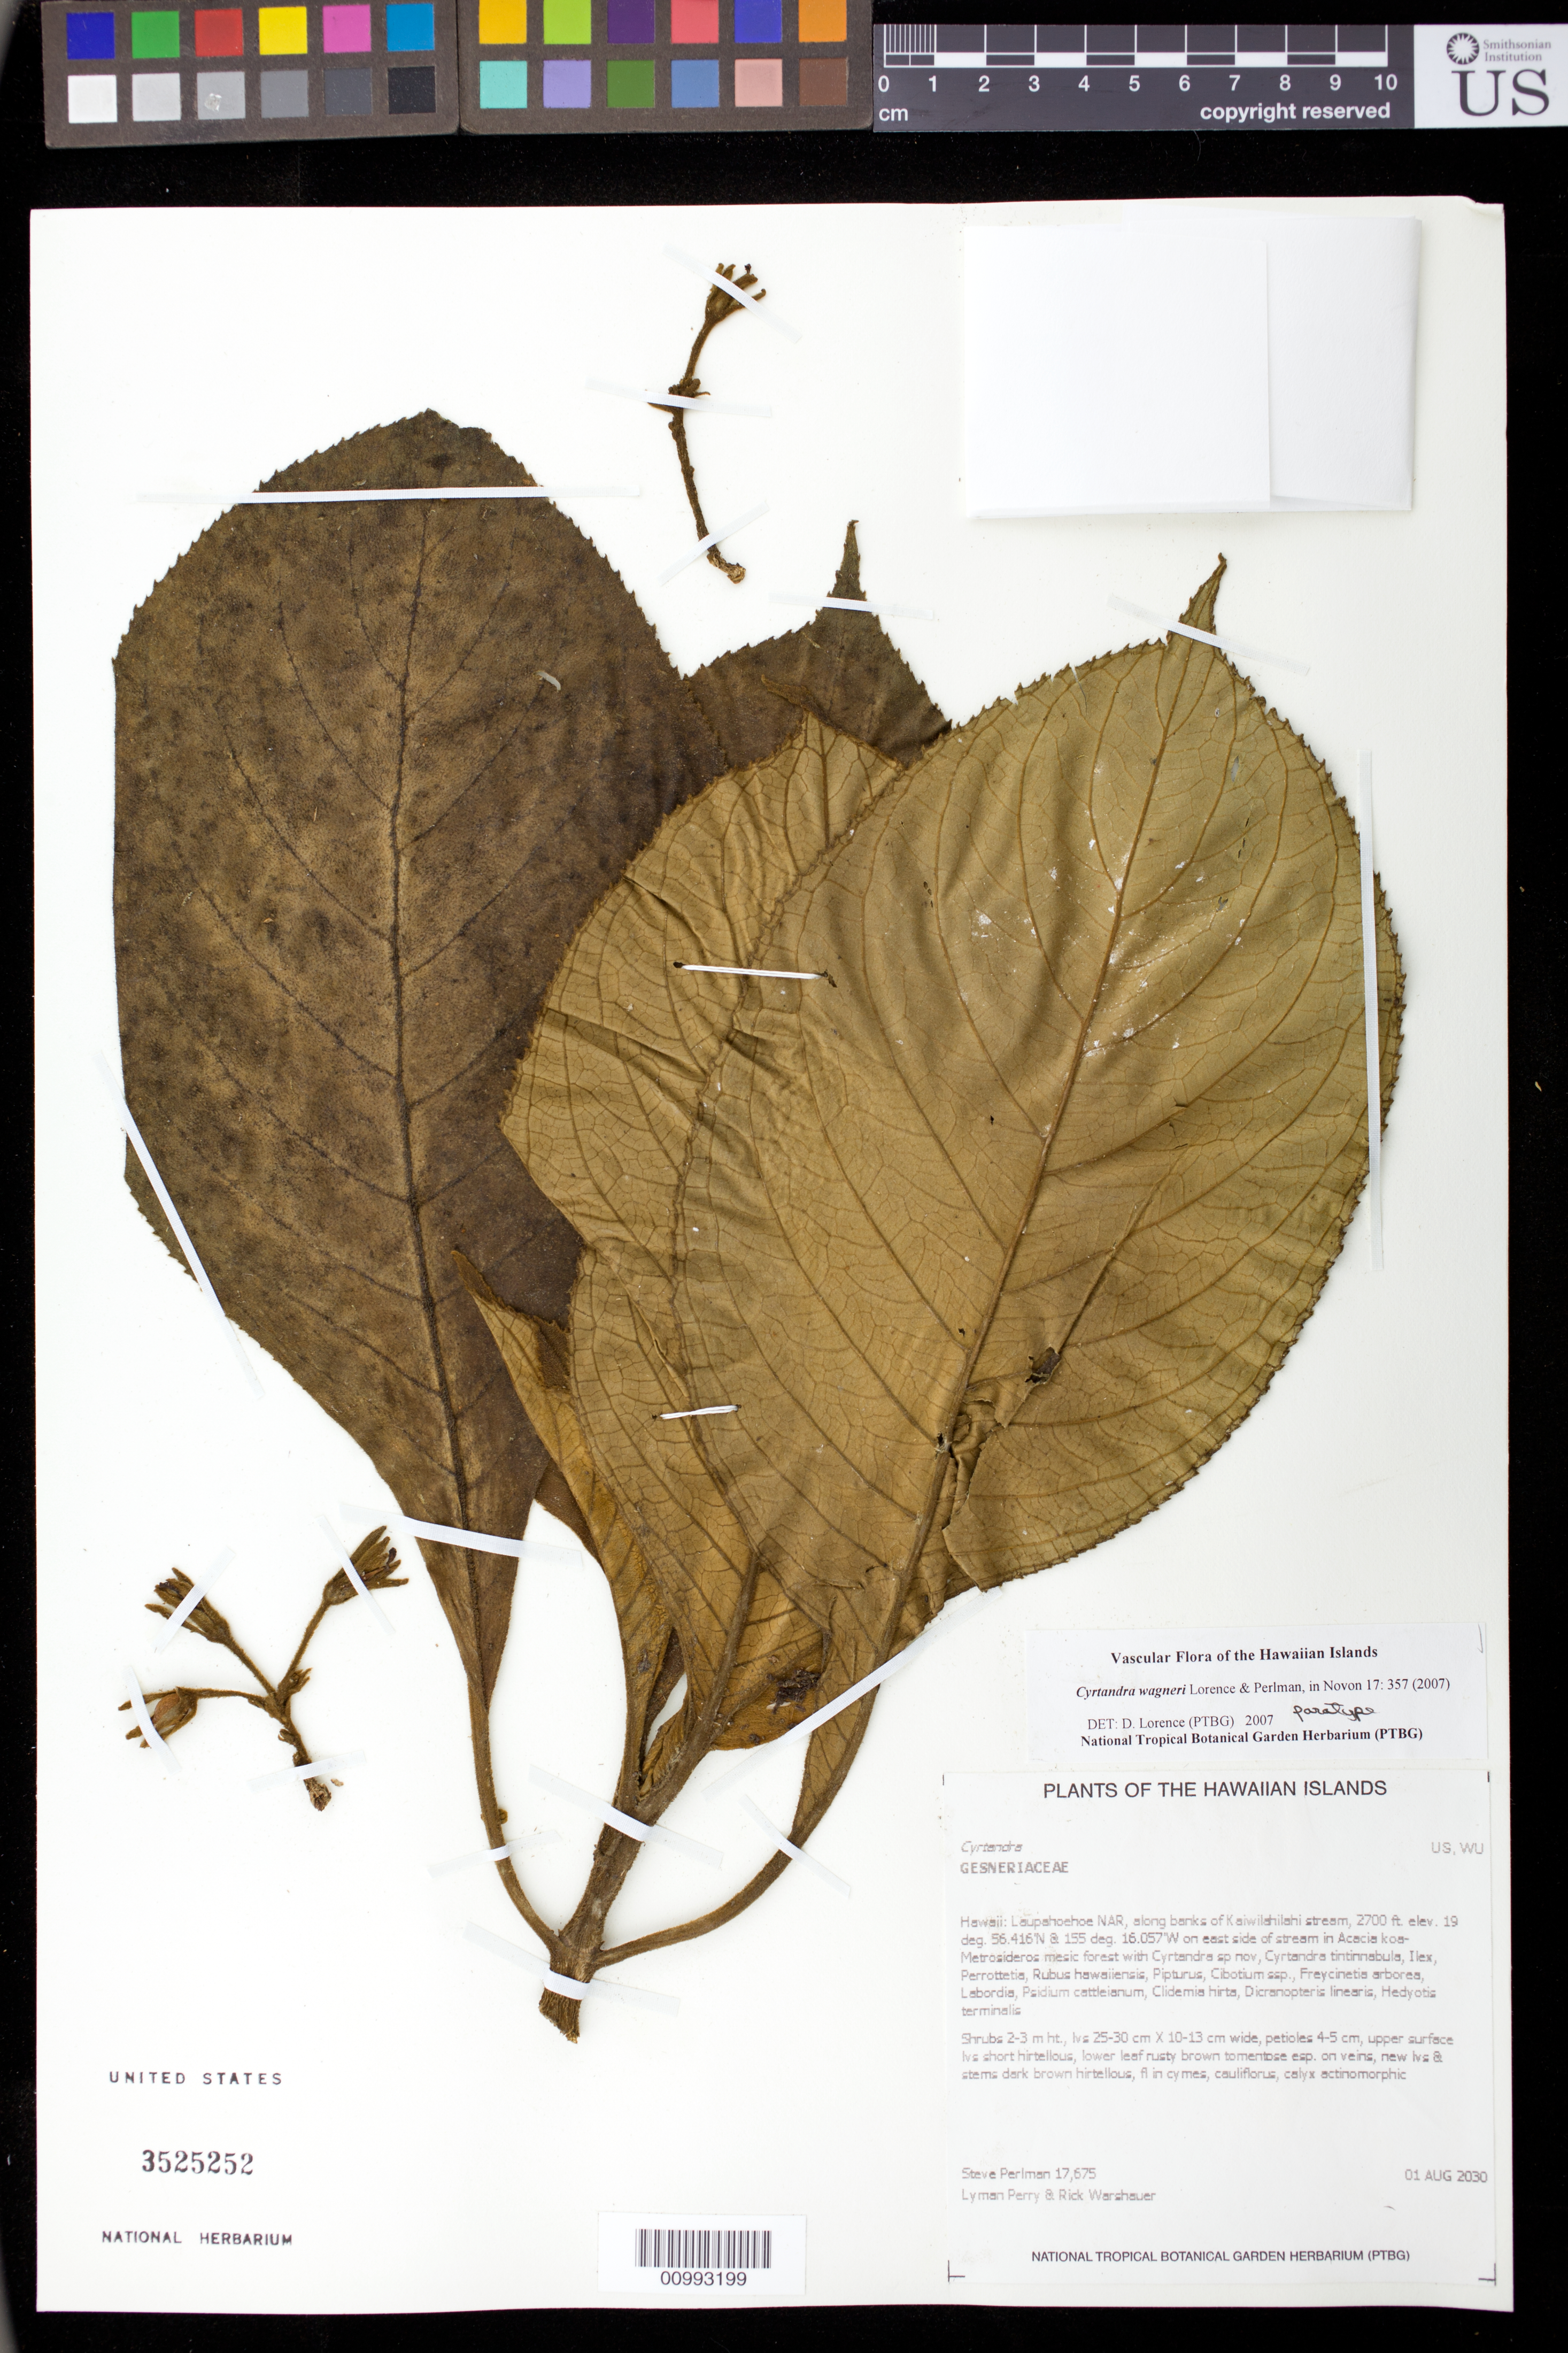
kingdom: Plantae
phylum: Tracheophyta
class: Magnoliopsida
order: Lamiales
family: Gesneriaceae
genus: Cyrtandra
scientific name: Cyrtandra wagneri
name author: Lorence & Perlman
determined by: Lorence, David H., (PTBG), National Tropical Botanical Garden (UNITED STATES)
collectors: S. P. Perlman, L. Perry & R. Warshauer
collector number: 17675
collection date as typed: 01 Aug 2003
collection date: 2003-08-01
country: United States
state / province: Hawaii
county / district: Hawaii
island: Hawaii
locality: Hawaii: Laupahoehoe NAR, banks of Kaiwilahilahi stream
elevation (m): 823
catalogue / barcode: US 3525252